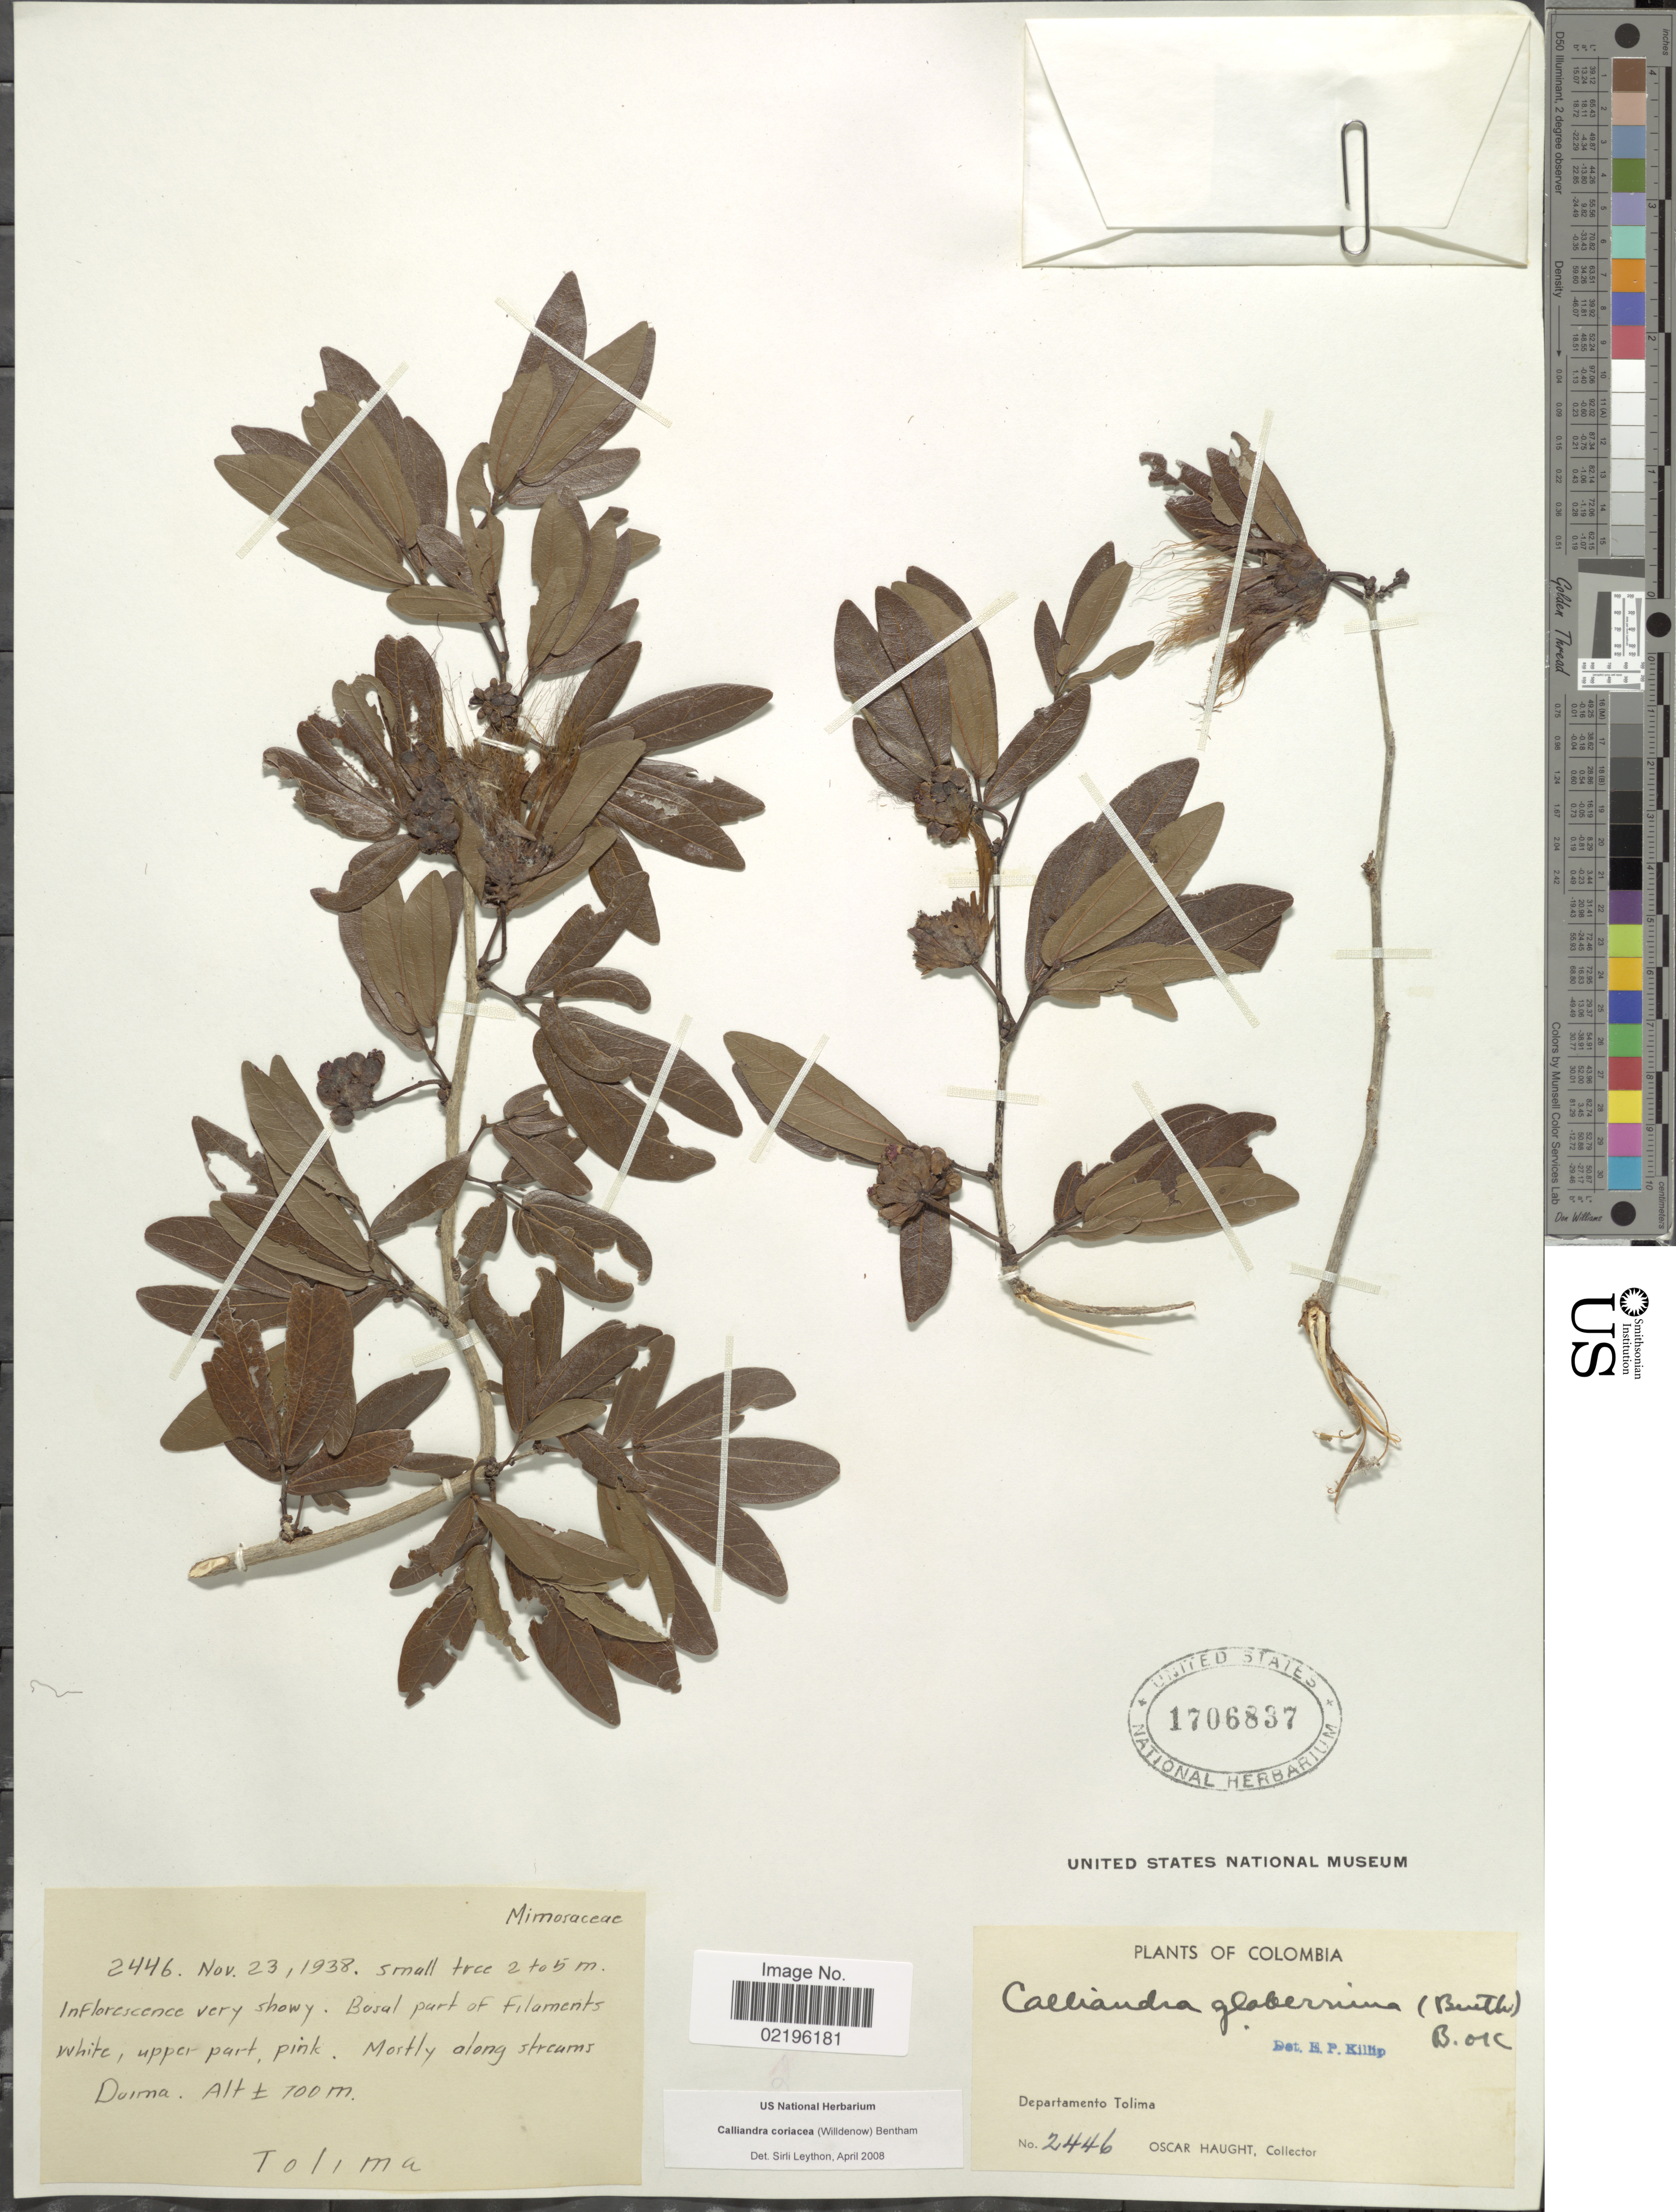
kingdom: Plantae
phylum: Tracheophyta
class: Magnoliopsida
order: Fabales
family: Fabaceae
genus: Calliandra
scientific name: Calliandra coriacea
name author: (Humb. & Bonpl. ex Willd.) Benth.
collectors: O. L. Haught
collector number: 2446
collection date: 1938-11-23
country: Colombia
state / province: Tolima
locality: Duima. Departamento Tolima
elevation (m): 700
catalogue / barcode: US 1706837